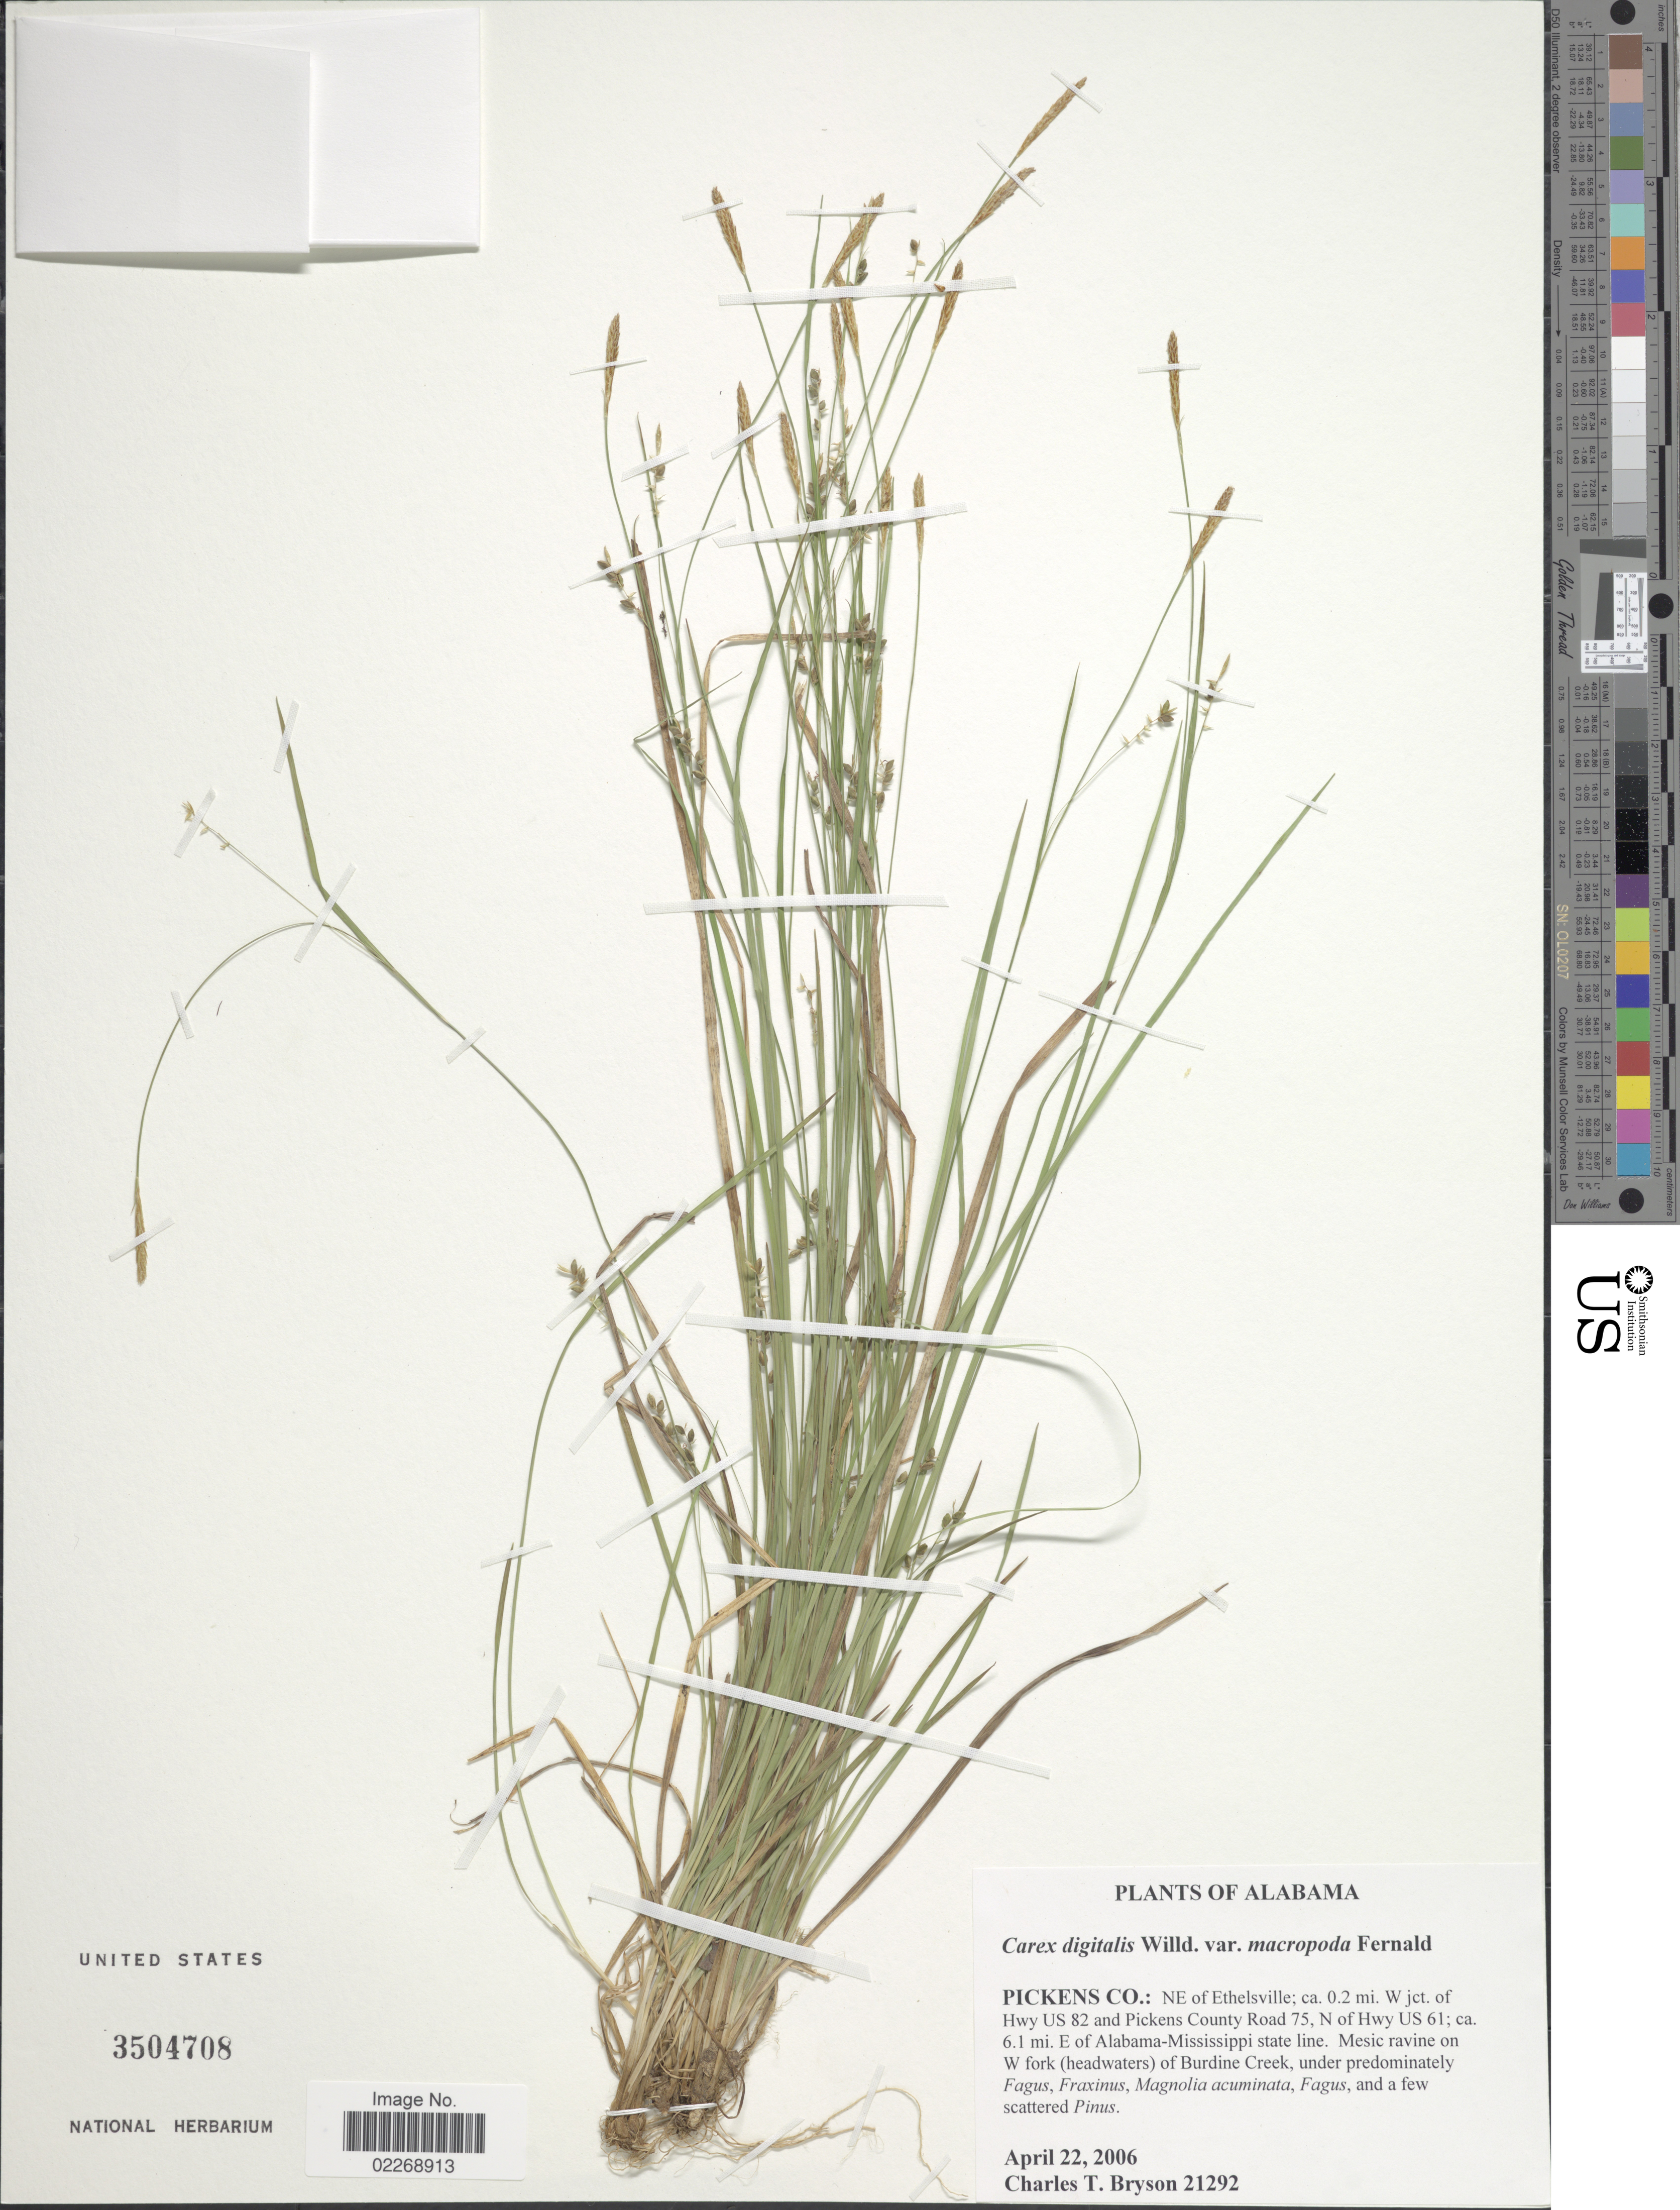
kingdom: Plantae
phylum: Tracheophyta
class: Liliopsida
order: Poales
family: Cyperaceae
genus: Carex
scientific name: Carex digitalis var. macropoda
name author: Fernald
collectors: C. Bryson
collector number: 21292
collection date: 2006-04-22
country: United States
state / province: Alabama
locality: Pickens Co.: NE of Ethelsville; ca 0.2 mi W jct. of Hwy US 82 and Pickens County Road 75, N of Hwy US 61; ca. 6.1 mi. E of Alabama-Mississippi state line. Mesic ravine on W fork (headwaters) of Burdine Creek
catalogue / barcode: US 3504708